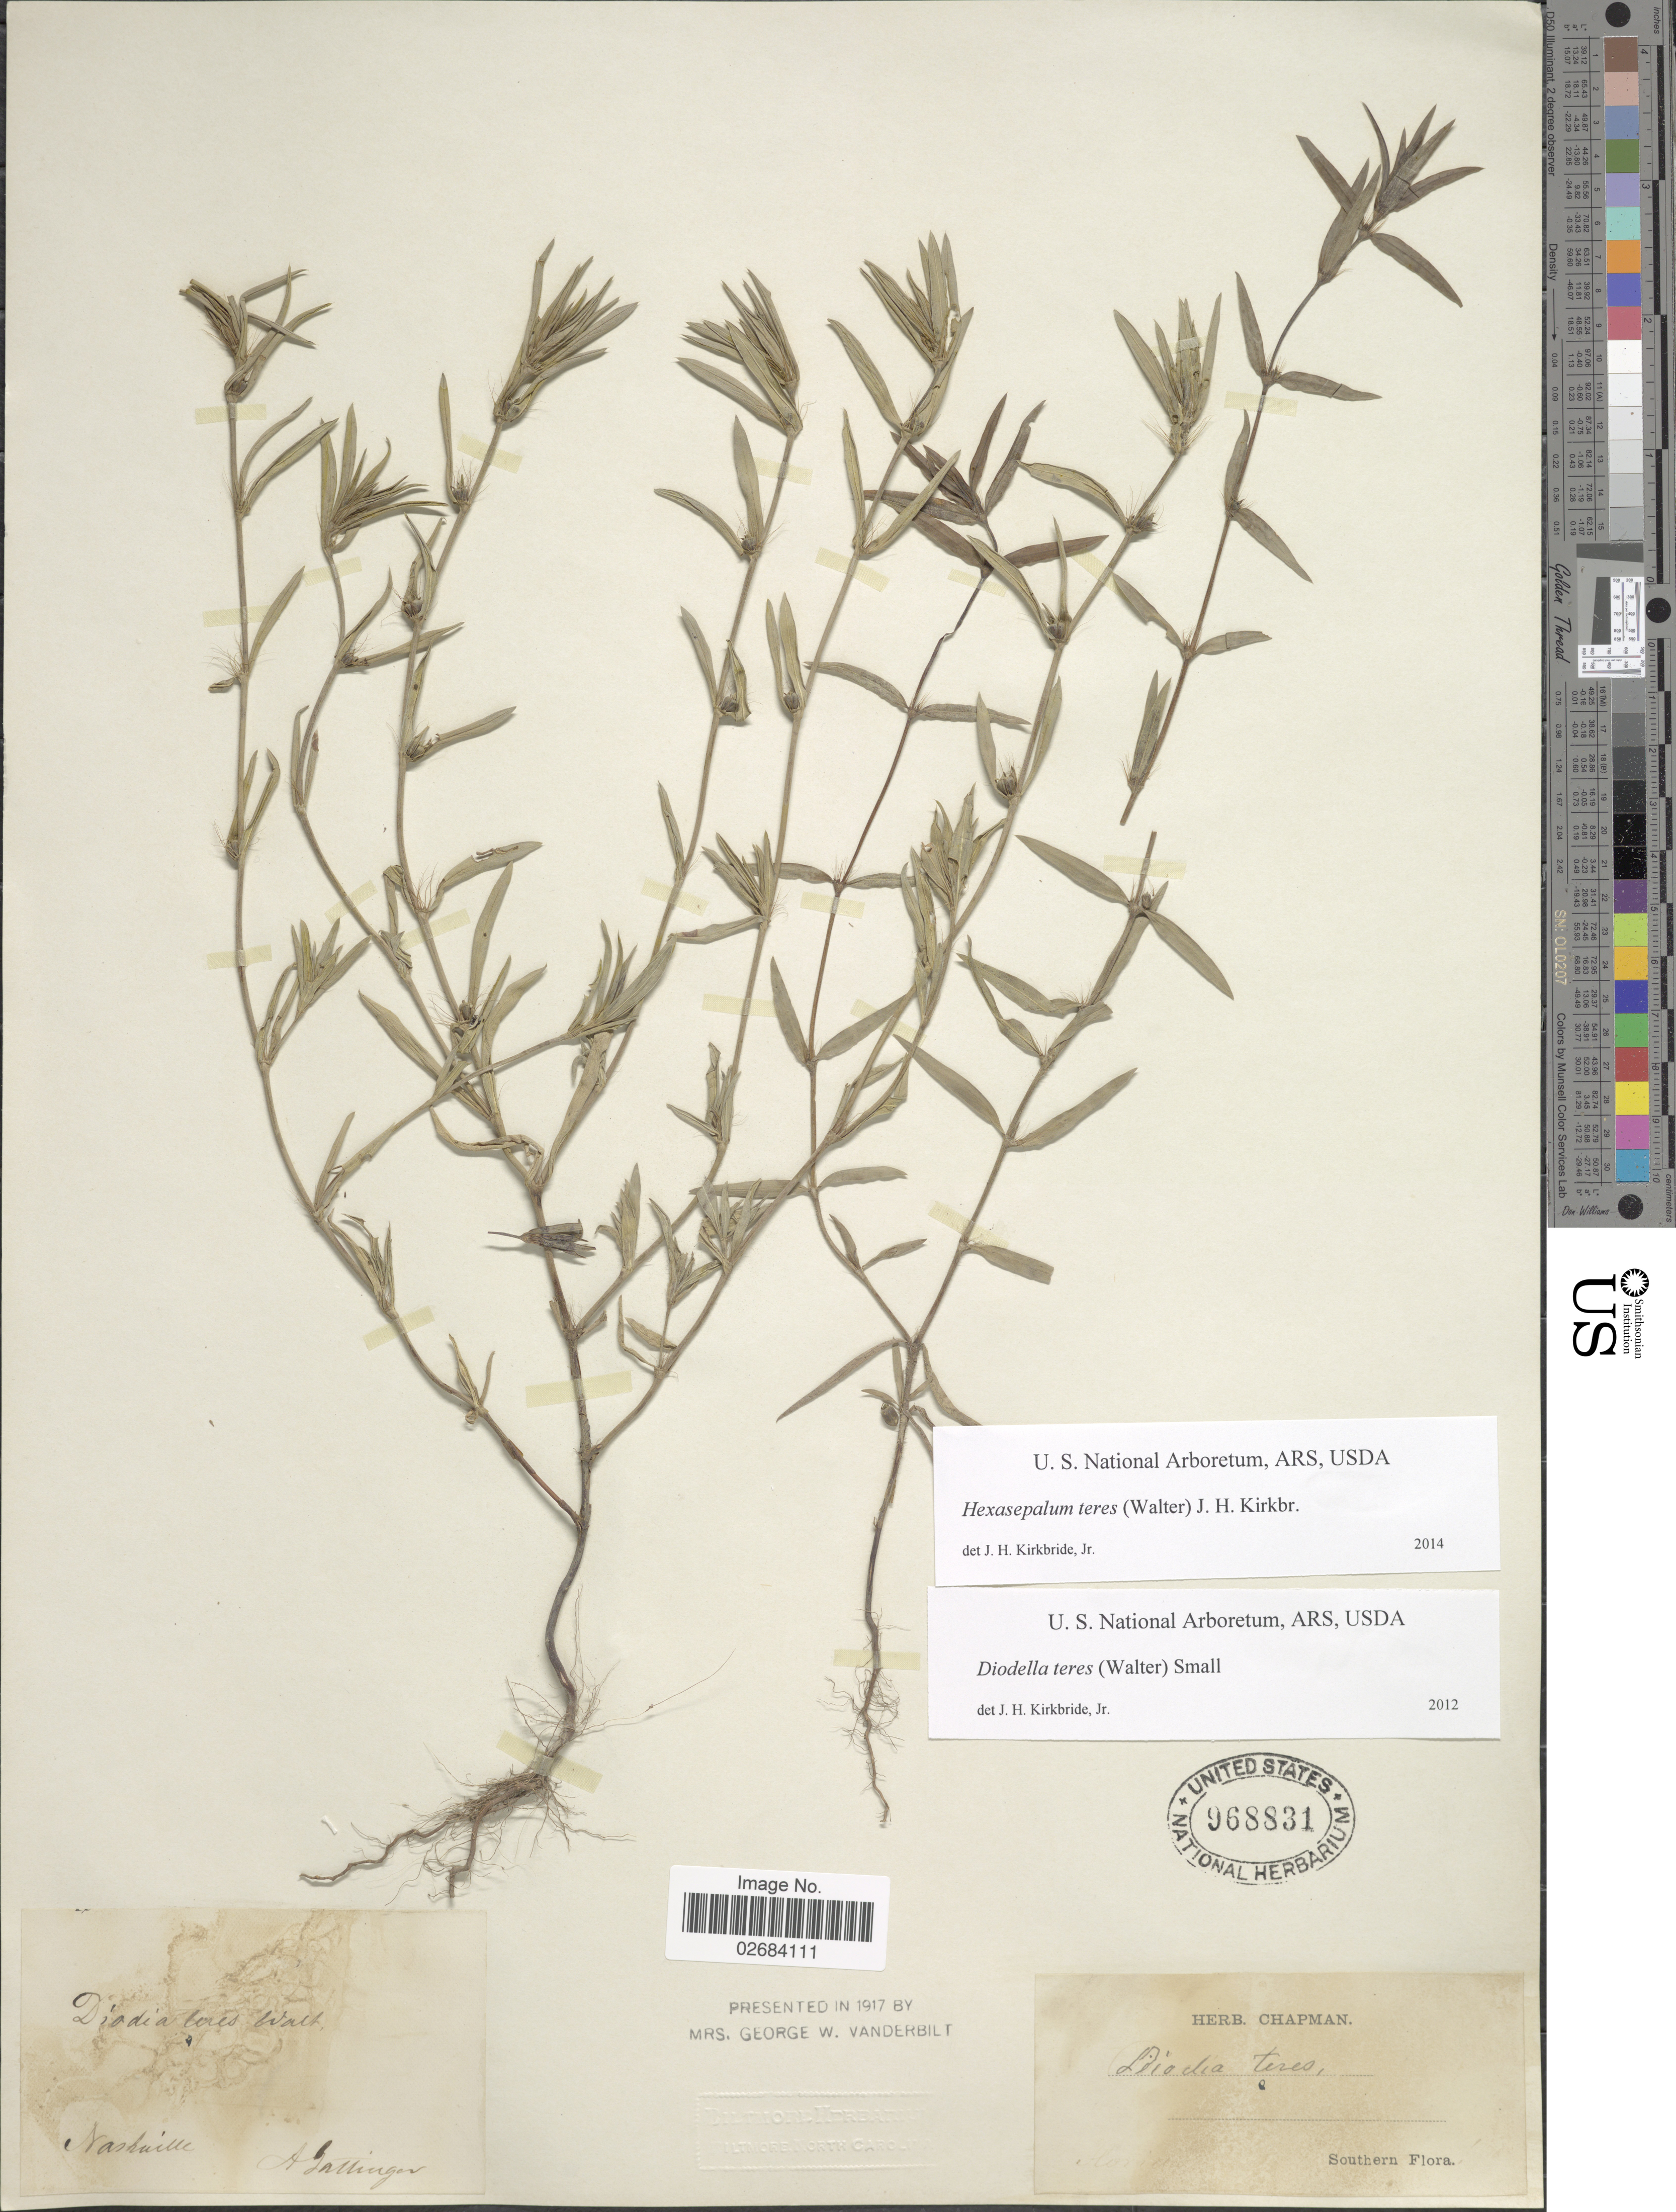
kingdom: Plantae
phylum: Tracheophyta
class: Magnoliopsida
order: Gentianales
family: Rubiaceae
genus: Diodia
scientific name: Diodia teres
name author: Walter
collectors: A. Gattinger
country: United States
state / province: Tennessee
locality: Nashville, Southern.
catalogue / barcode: US 968831